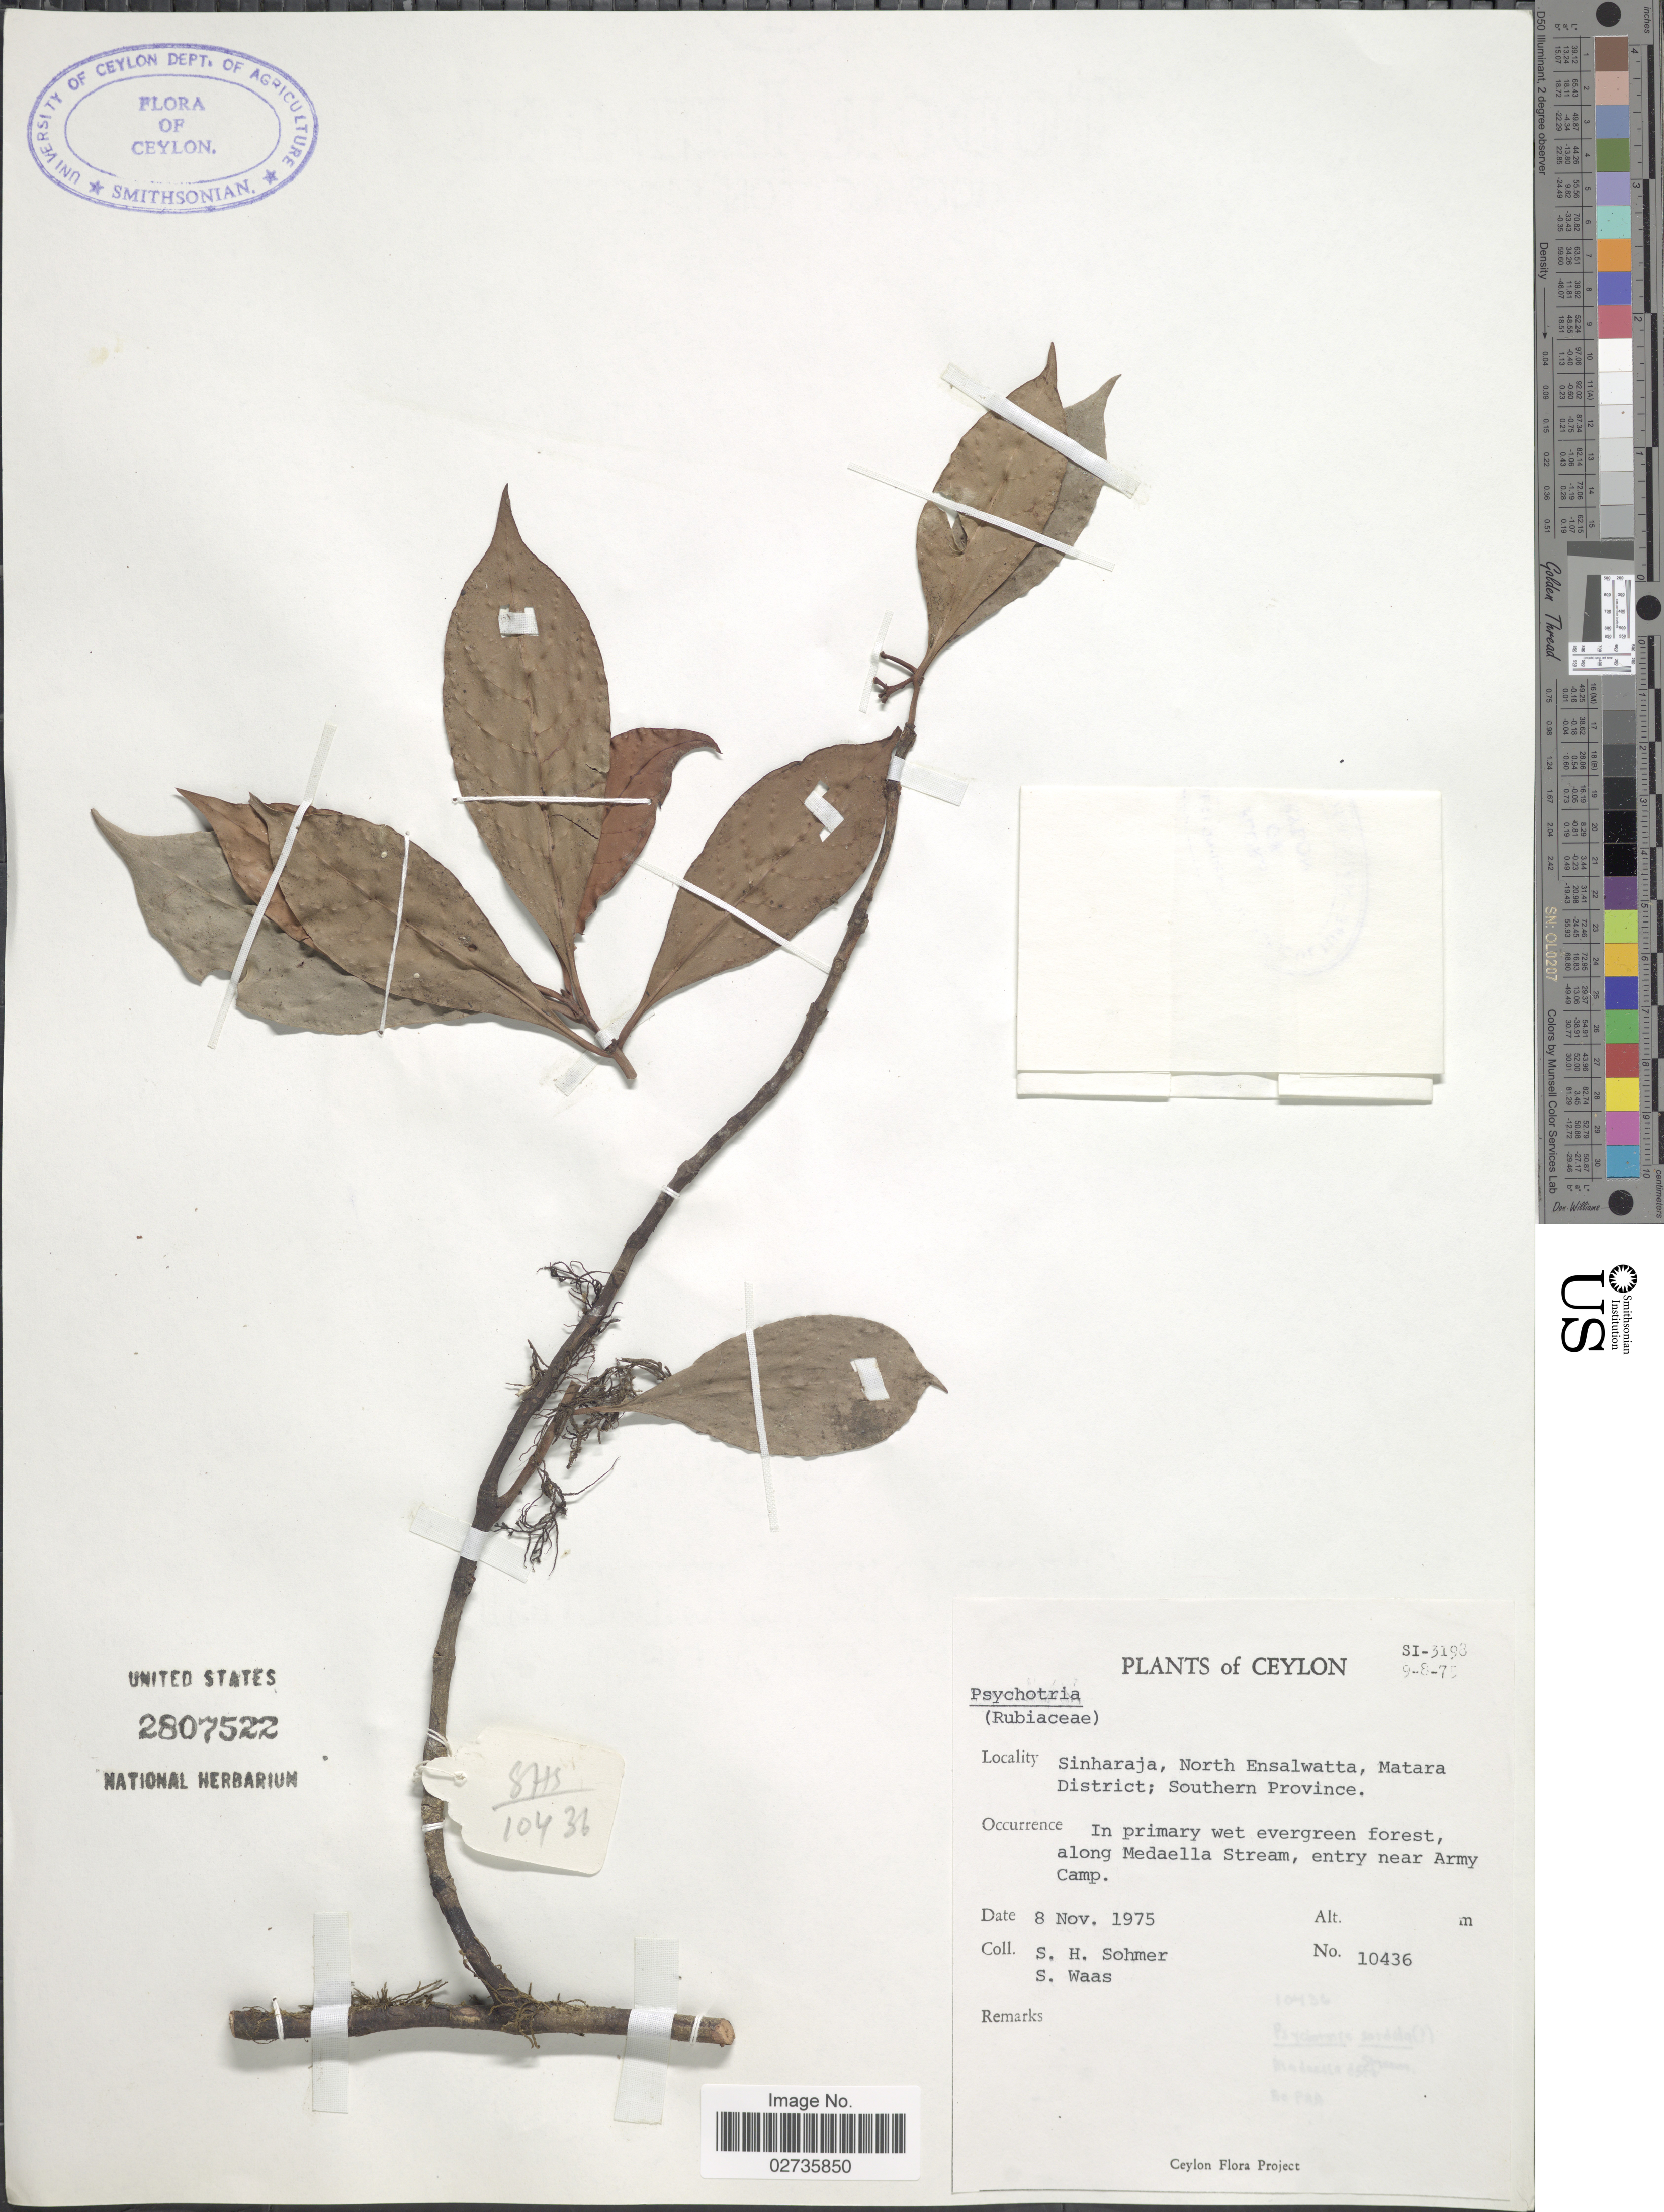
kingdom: Plantae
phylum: Tracheophyta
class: Magnoliopsida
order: Gentianales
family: Rubiaceae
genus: Psychotria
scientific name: Psychotria sp.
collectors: S. H. Sohmer & S. Waas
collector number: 10436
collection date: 1975-11-08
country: Sri Lanka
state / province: Southern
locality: Ceylon, Sinharaja, North Ensalwatta, Matara District; In primary wet evergreen forest, along Medaella Stream, entry near Army Camp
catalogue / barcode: US 2807522